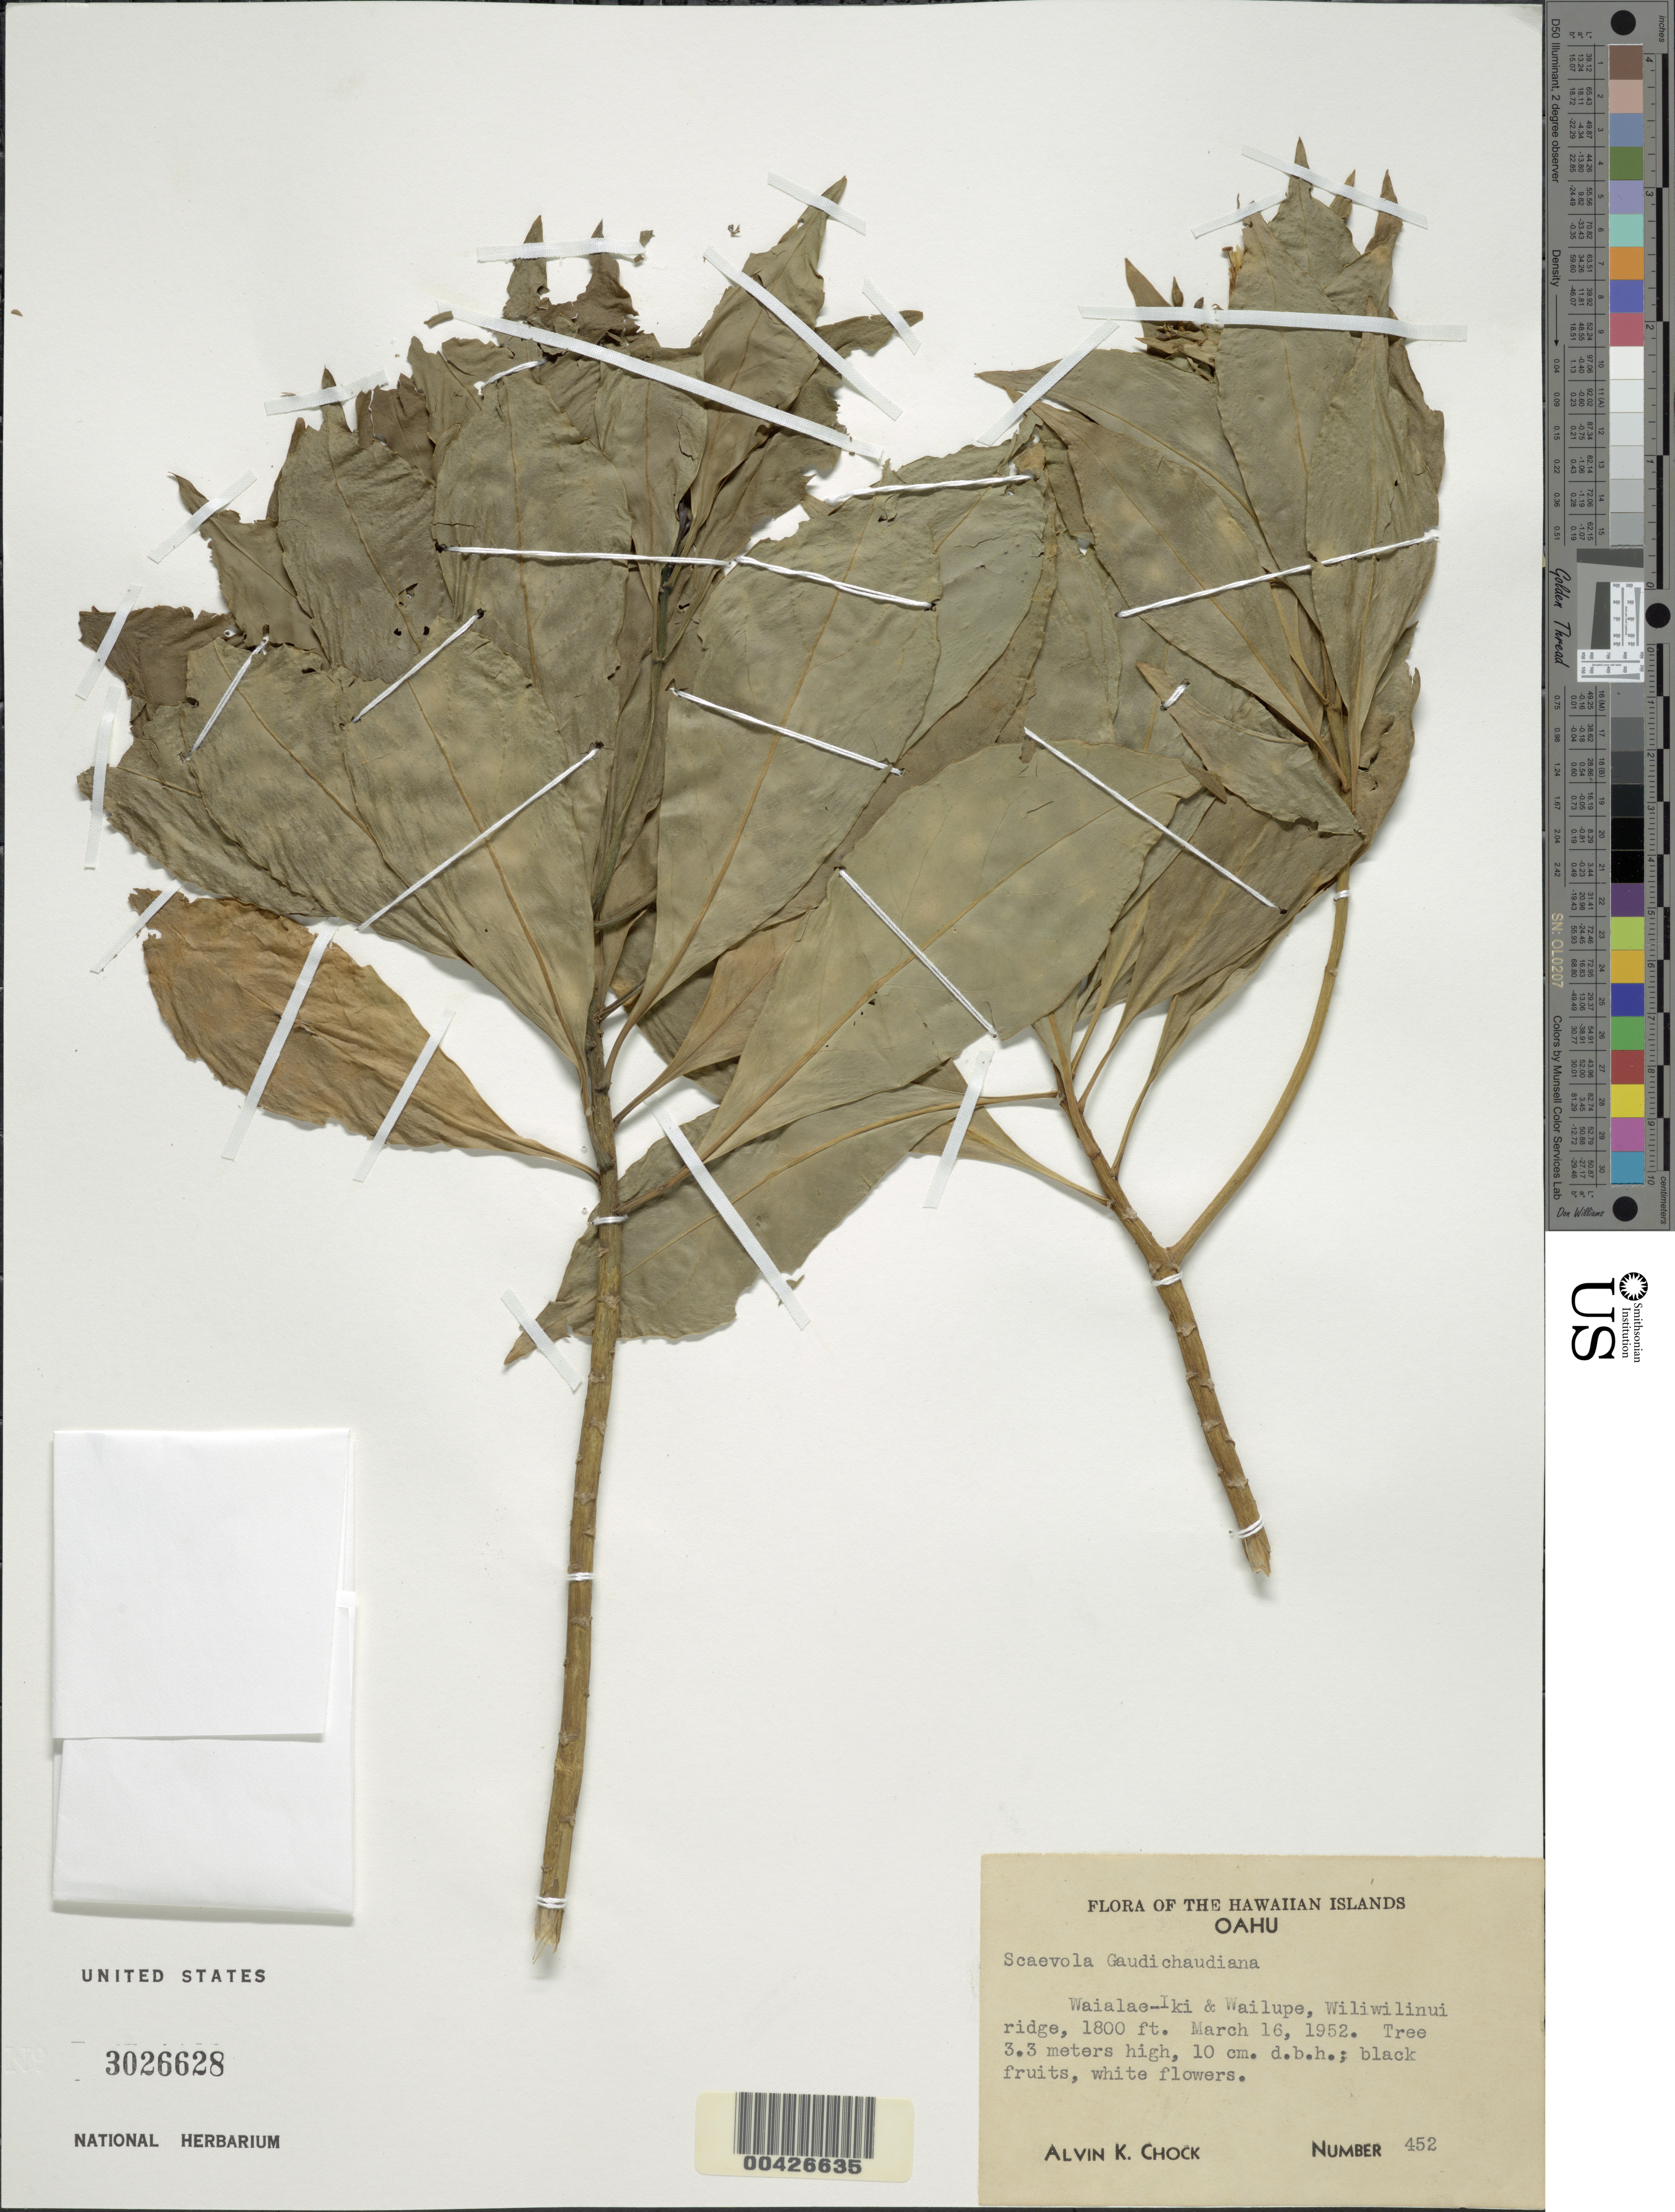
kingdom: Plantae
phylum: Tracheophyta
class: Magnoliopsida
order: Asterales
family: Goodeniaceae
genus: Scaevola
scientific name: Scaevola gaudichaudiana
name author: Cham.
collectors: A. Chock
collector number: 452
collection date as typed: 16 Mar 1952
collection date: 1952-03-16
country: United States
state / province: Hawaii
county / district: Honolulu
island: Oahu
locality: Wailae-Iki & Wailupe, Wiliwilinui ridge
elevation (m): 549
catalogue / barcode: US 3026628